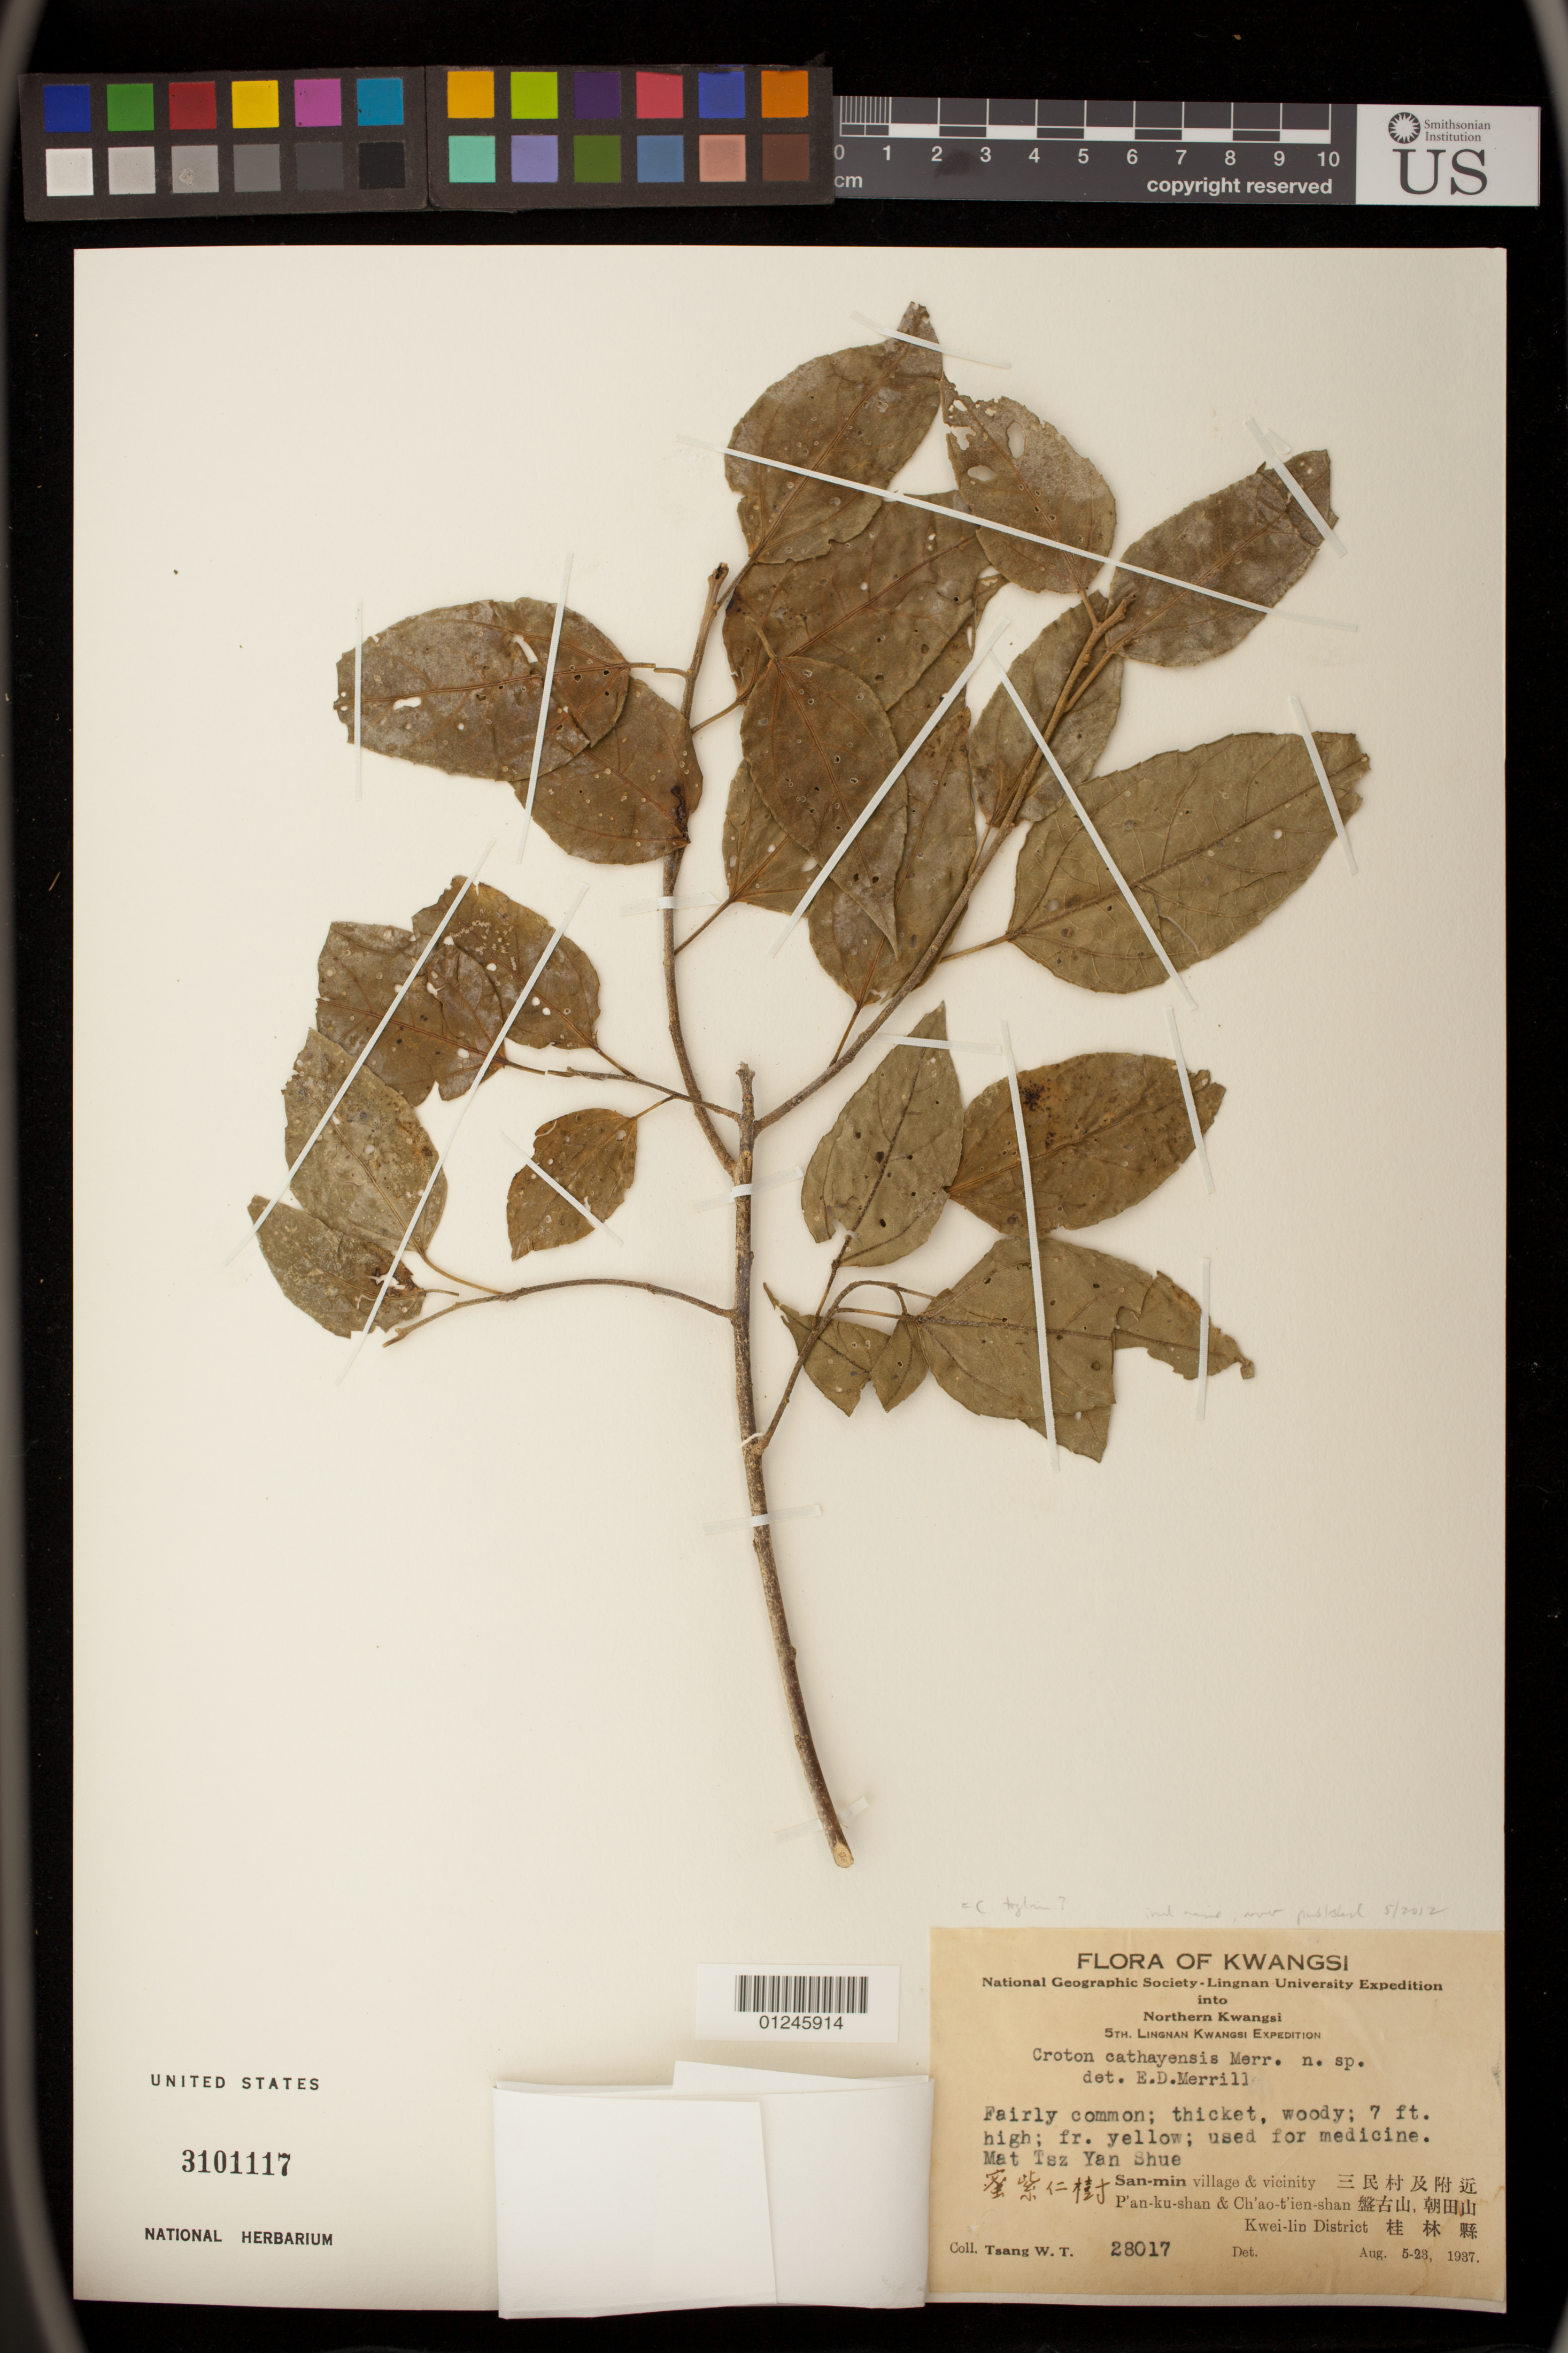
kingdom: Plantae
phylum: Tracheophyta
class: Magnoliopsida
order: Malpighiales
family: Euphorbiaceae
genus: Croton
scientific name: Croton cathayensis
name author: Müll. Arg.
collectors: W. T. Tsang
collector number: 28017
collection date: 1937-08-05/1937-08-23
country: China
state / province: Guangxi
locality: San-min village & vicinity P'an-ku-shan & Ch'ao-t'ien-shan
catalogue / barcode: US 3101117